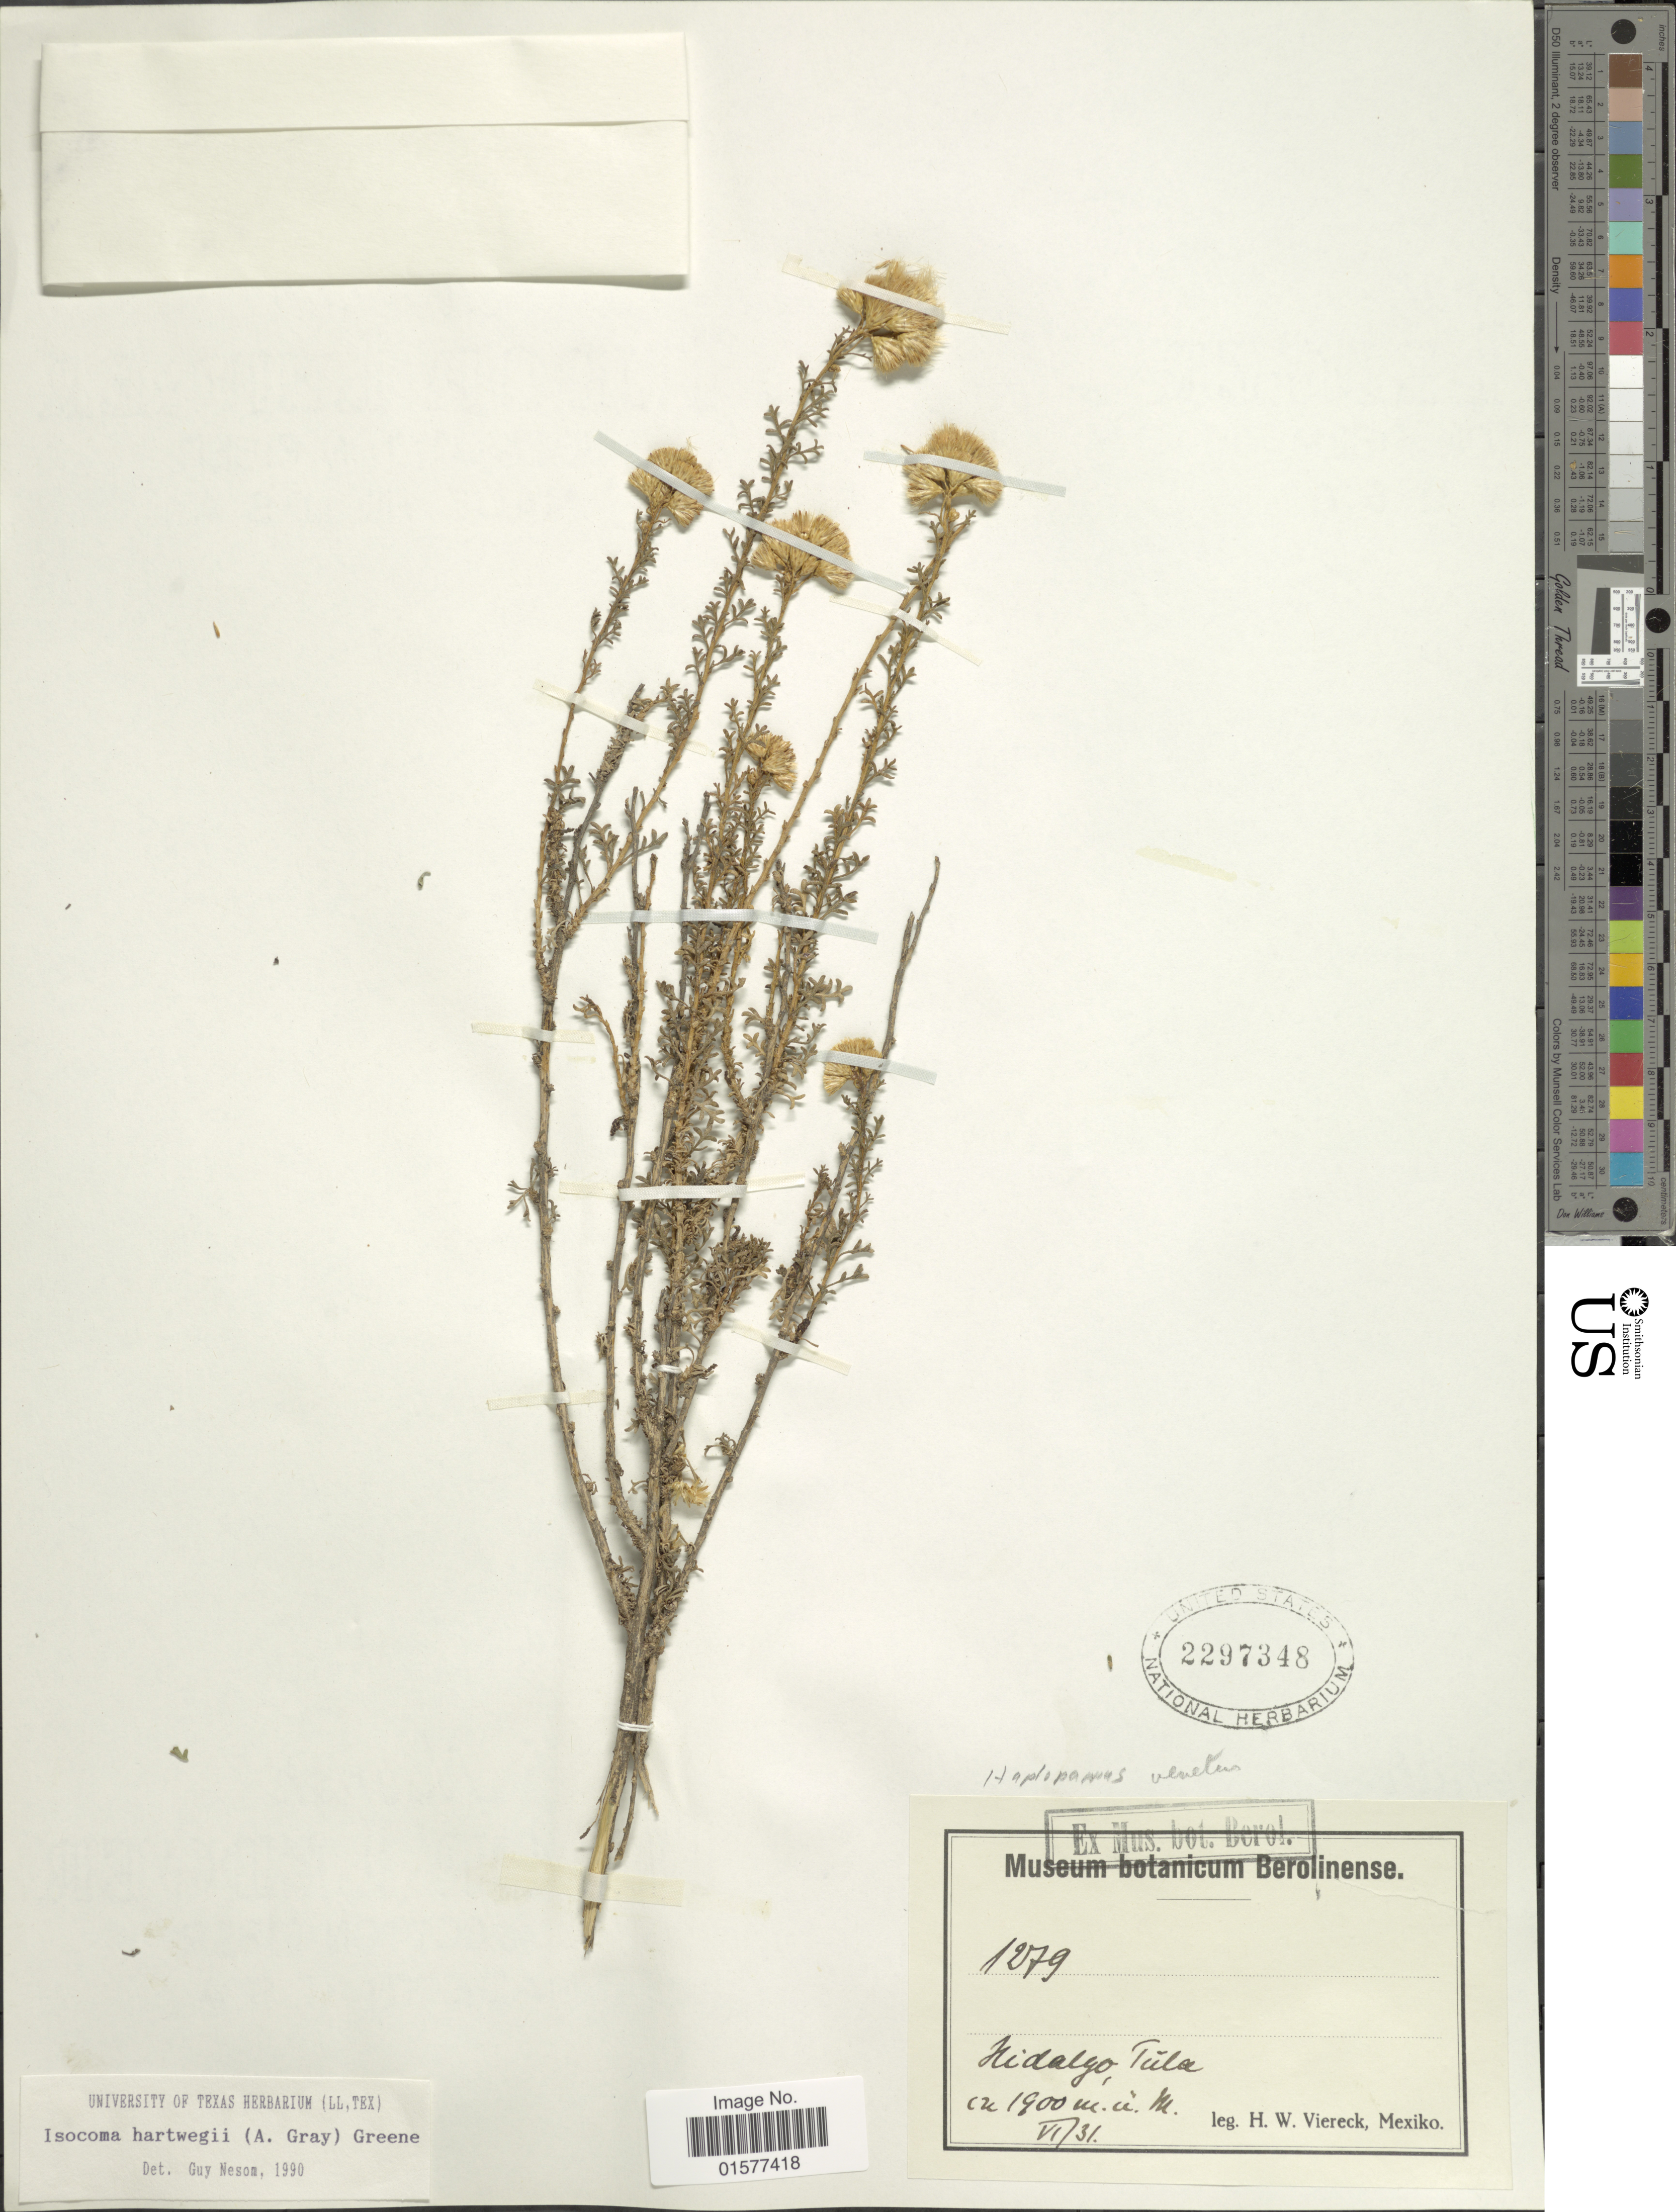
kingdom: Plantae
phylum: Tracheophyta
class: Magnoliopsida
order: Asterales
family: Asteraceae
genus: Isocoma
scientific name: Isocoma hartwegii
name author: (A. Gray) Greene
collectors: H. W. Viereck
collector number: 1279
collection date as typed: Transcribed d/m/y: /6/31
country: Mexico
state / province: Hidalgo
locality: Hidalgo, Tula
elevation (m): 1900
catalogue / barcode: US 2297348